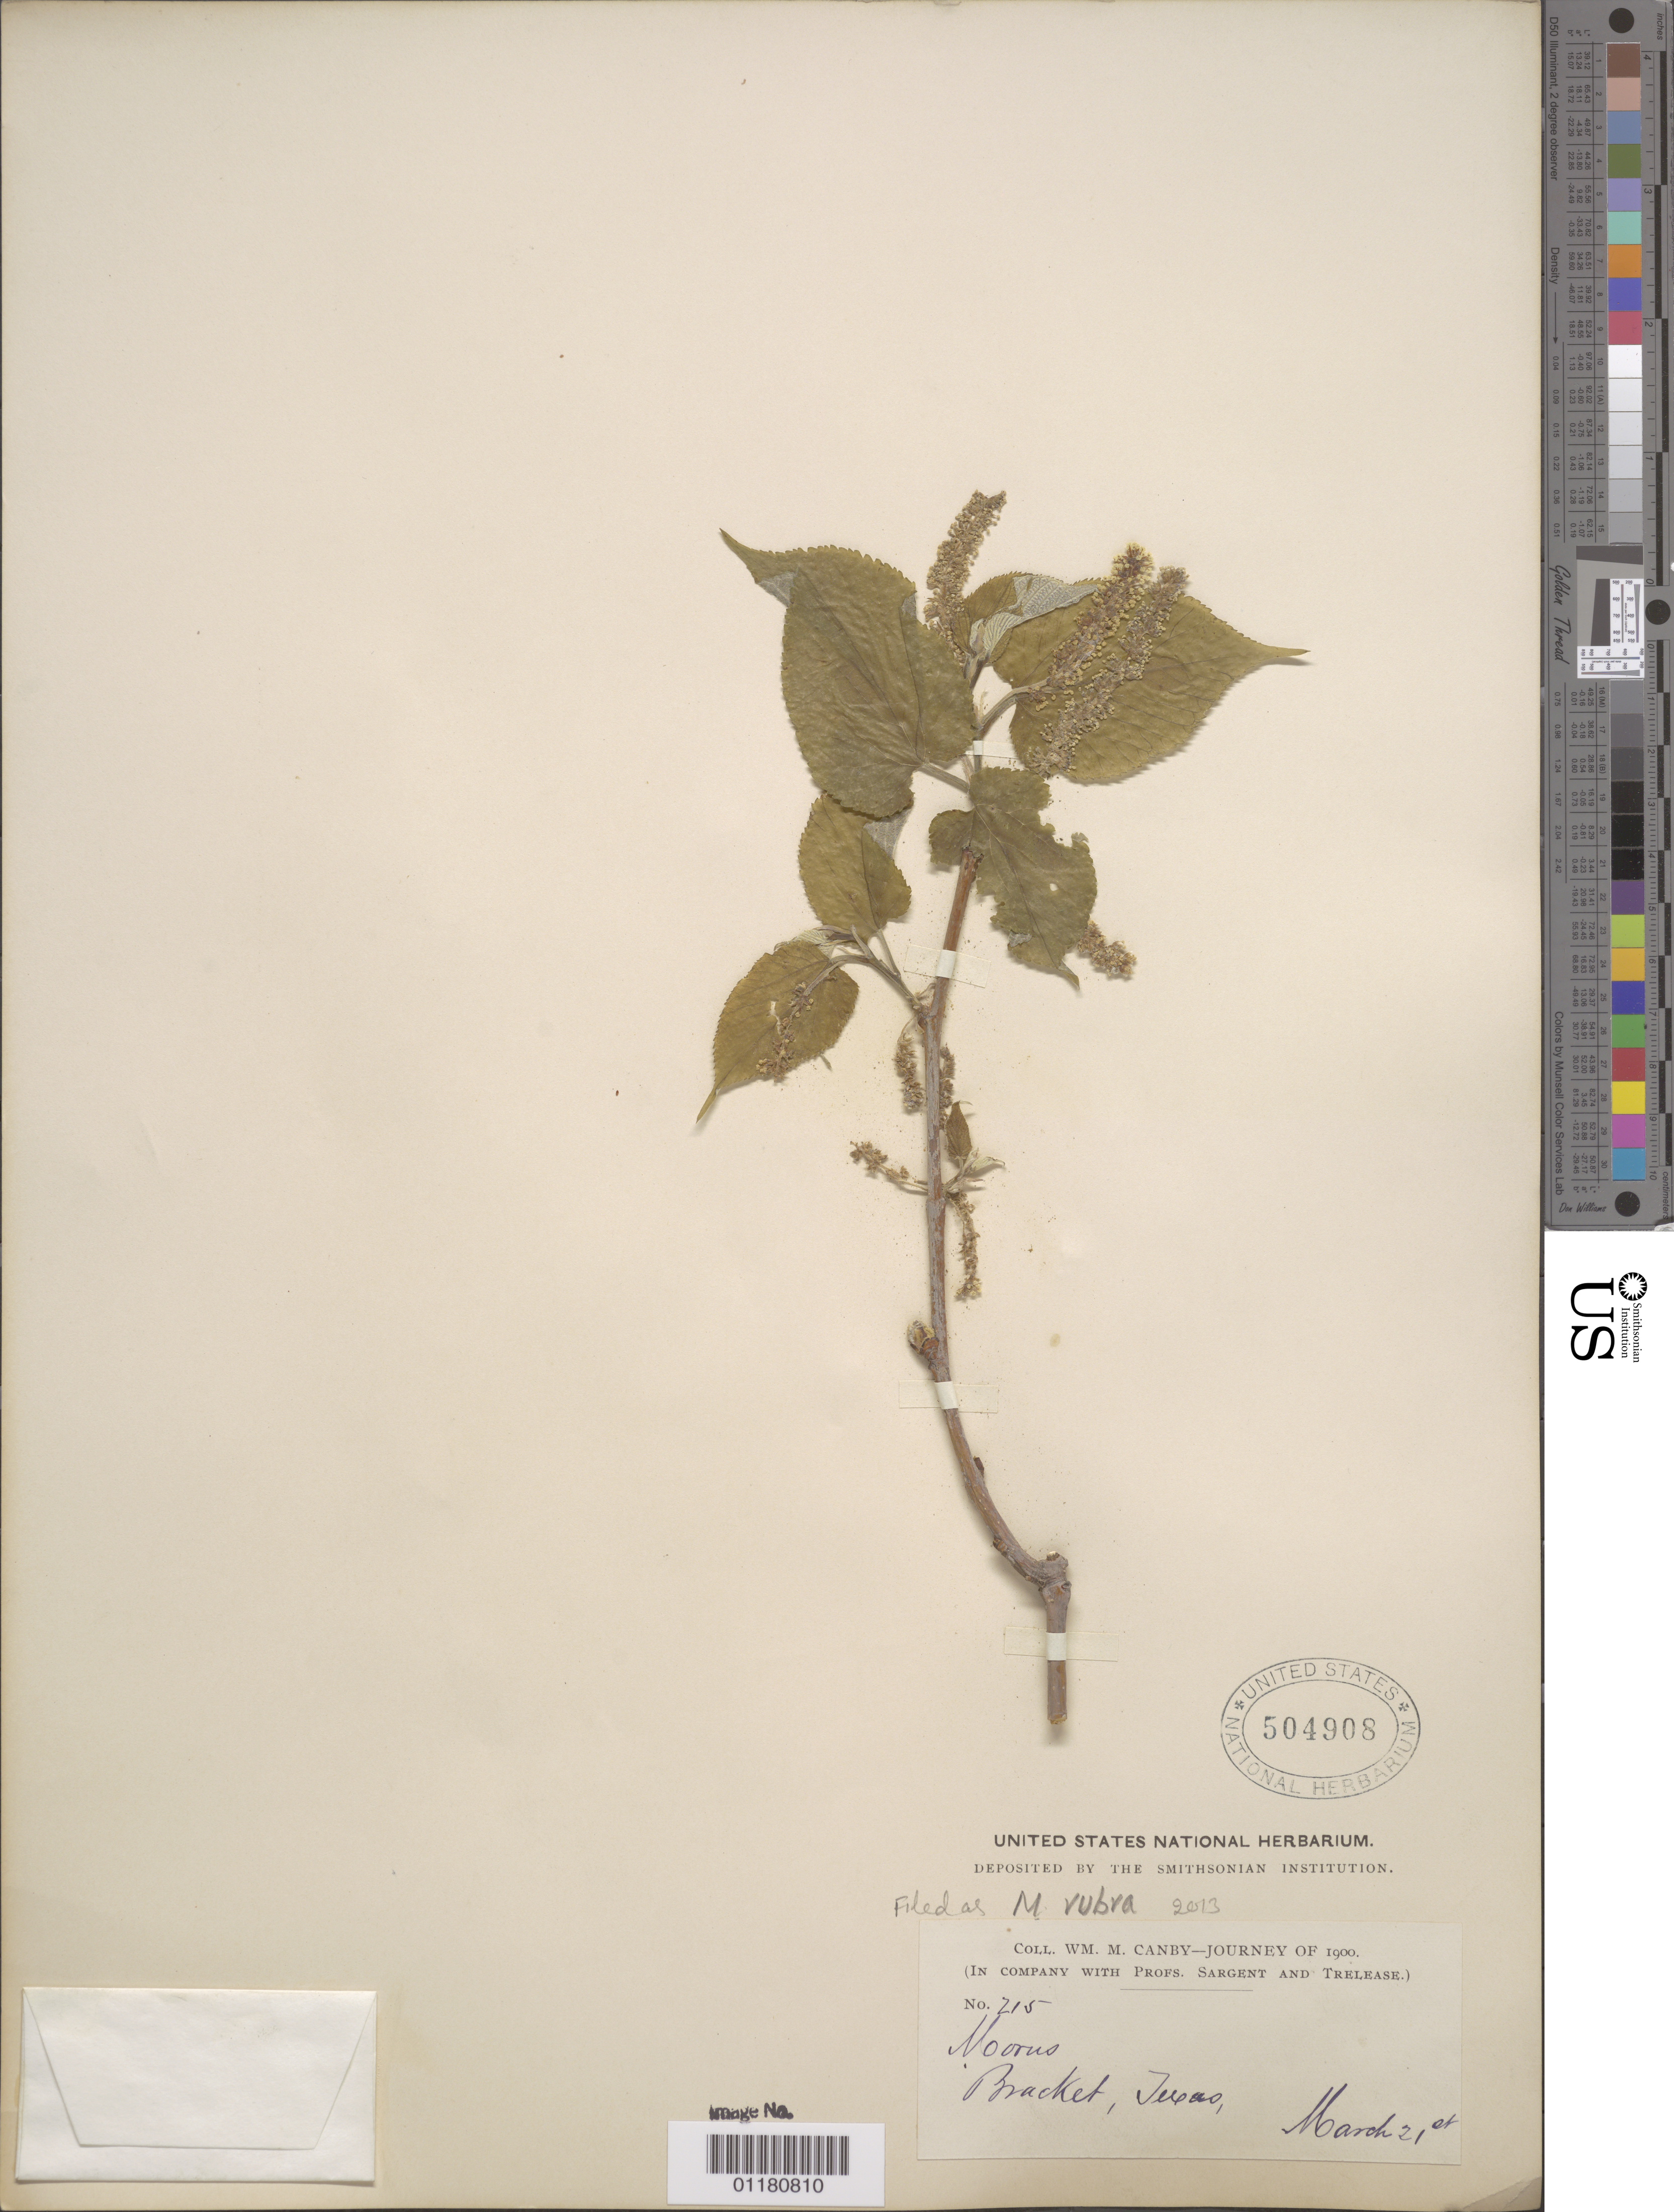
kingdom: Plantae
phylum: Tracheophyta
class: Magnoliopsida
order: Rosales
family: Moraceae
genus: Morus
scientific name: Morus rubra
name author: L.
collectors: W. M. Canby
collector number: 215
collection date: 1900-03-21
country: United States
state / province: Texas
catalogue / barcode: US 504908